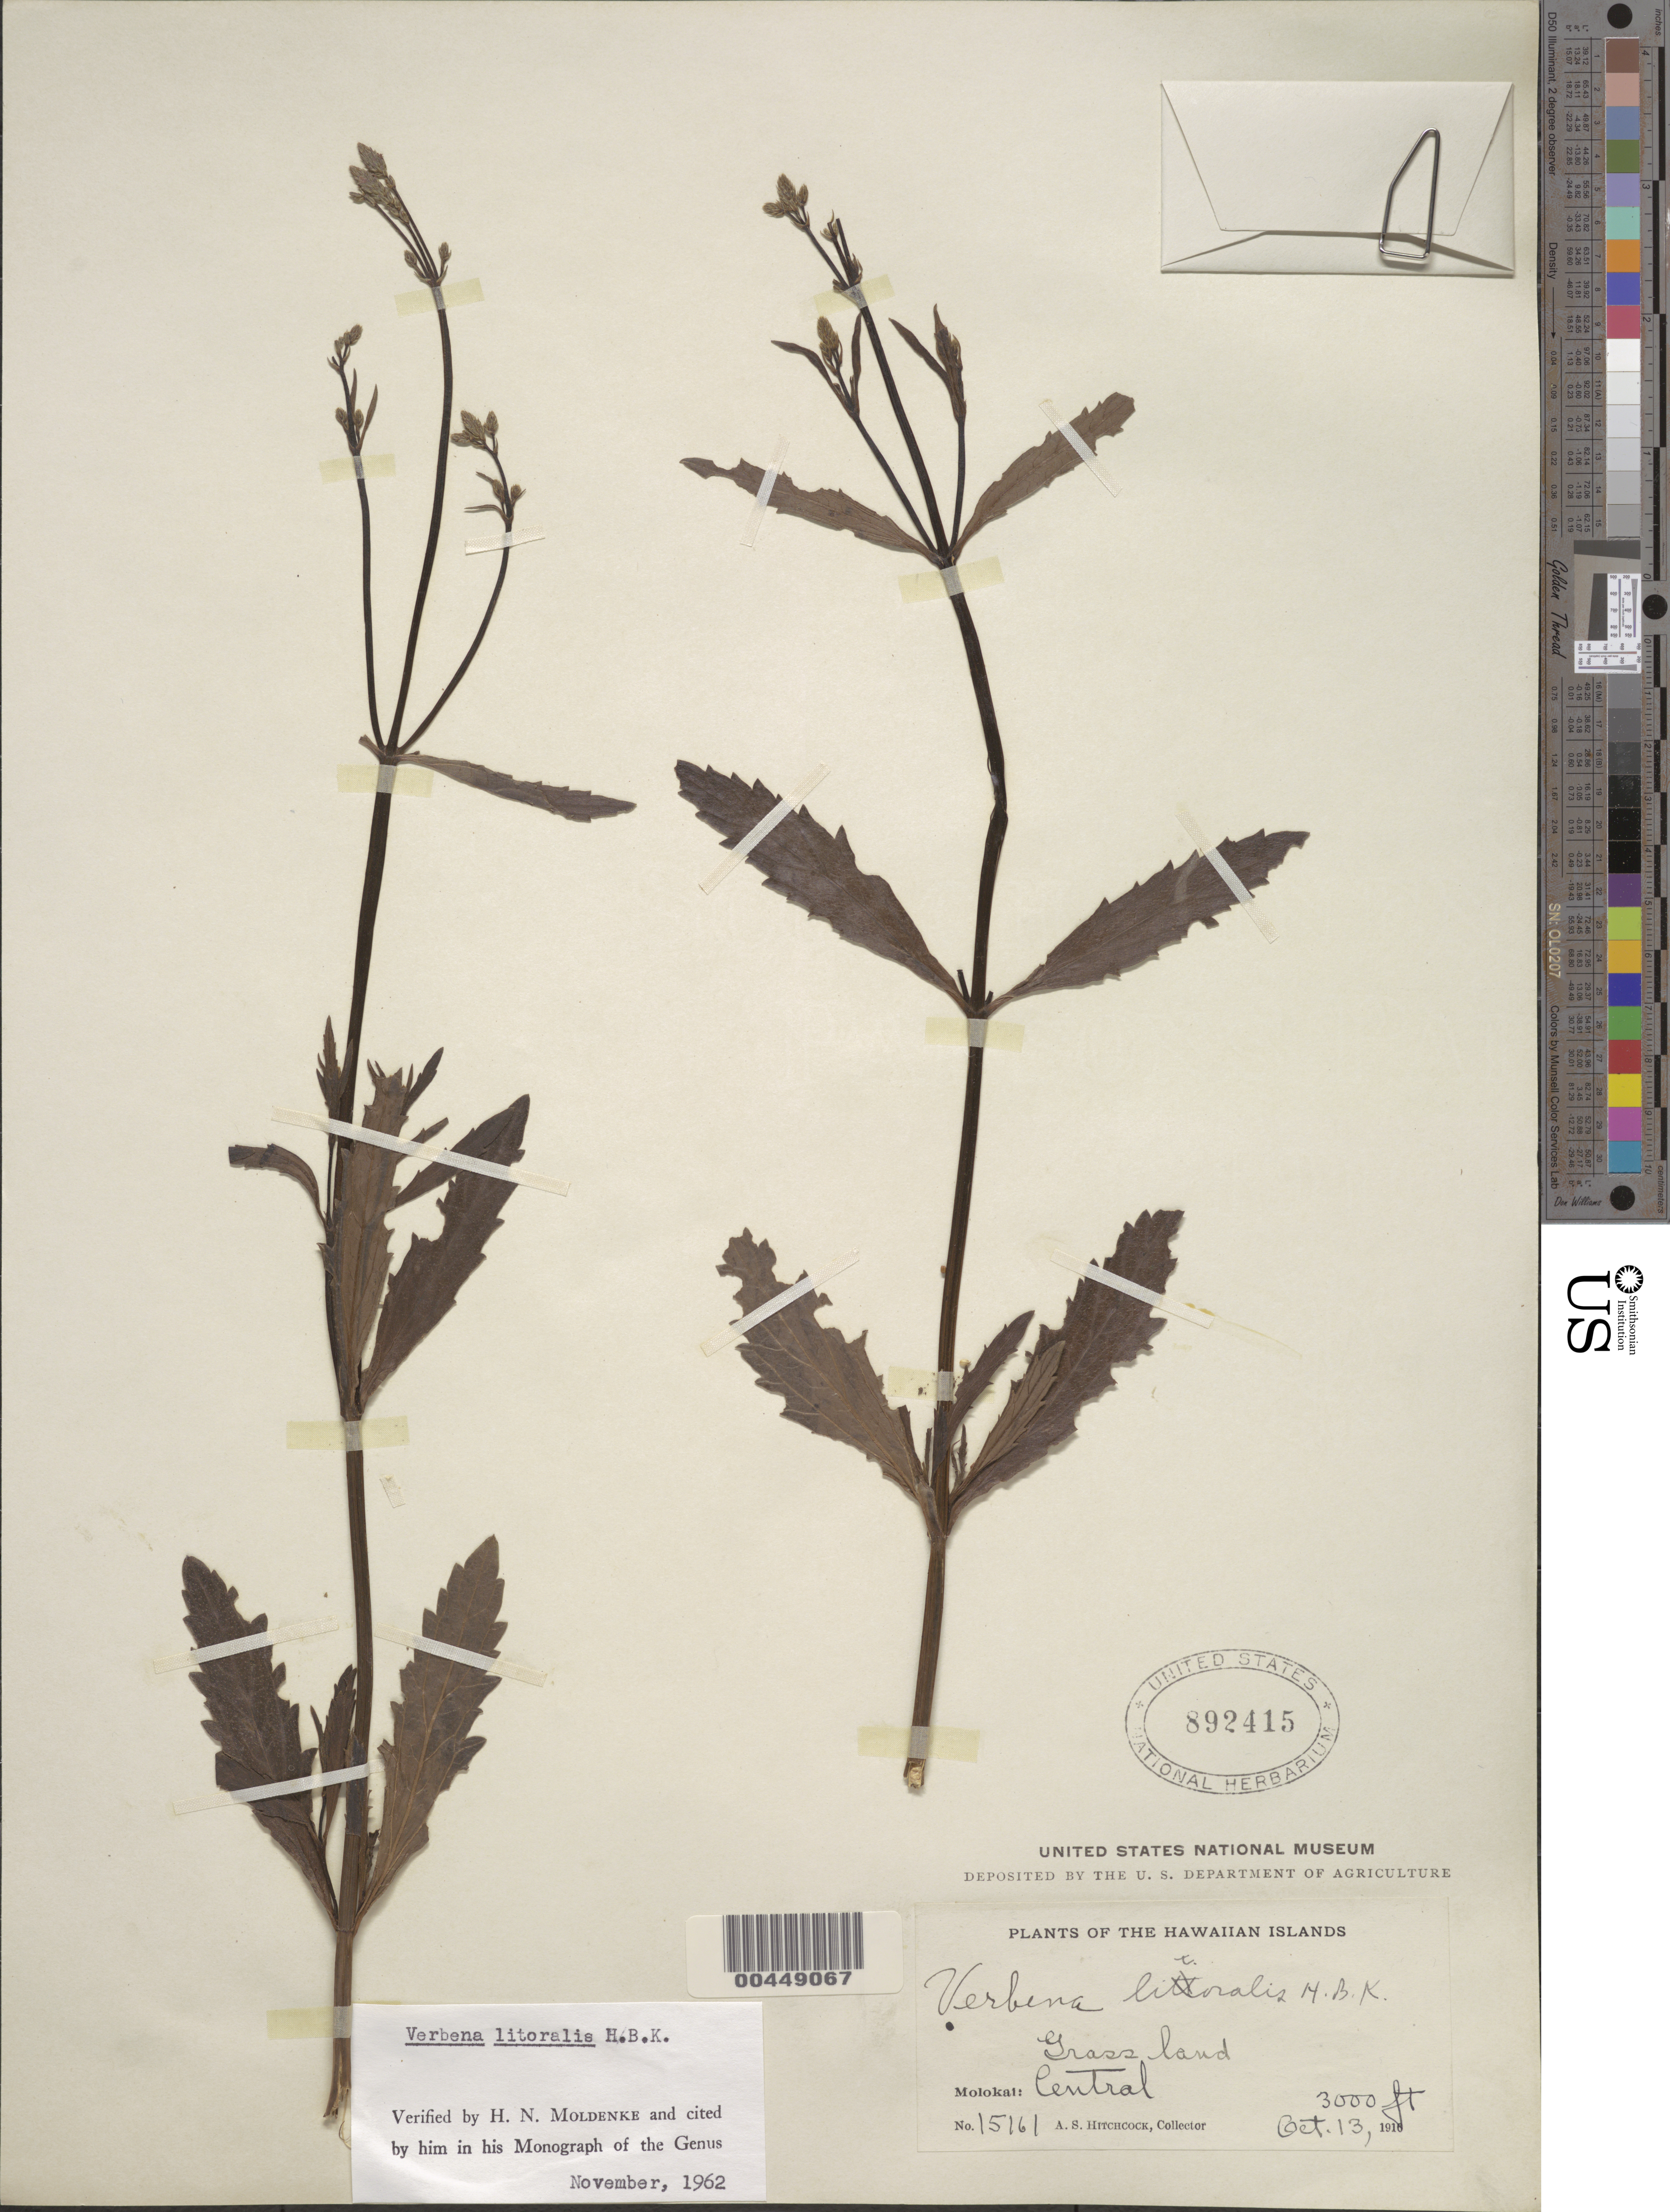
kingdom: Plantae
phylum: Tracheophyta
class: Magnoliopsida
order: Lamiales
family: Verbenaceae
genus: Verbena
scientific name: Verbena litoralis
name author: Kunth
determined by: Moldenke, H. N.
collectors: A. S. Hitchcock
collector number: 15161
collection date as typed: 13 Oct 1916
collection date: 1916-10-13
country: United States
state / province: Hawaii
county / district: Maui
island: Moloka'i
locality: Central Molokai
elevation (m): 914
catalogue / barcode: US 892415